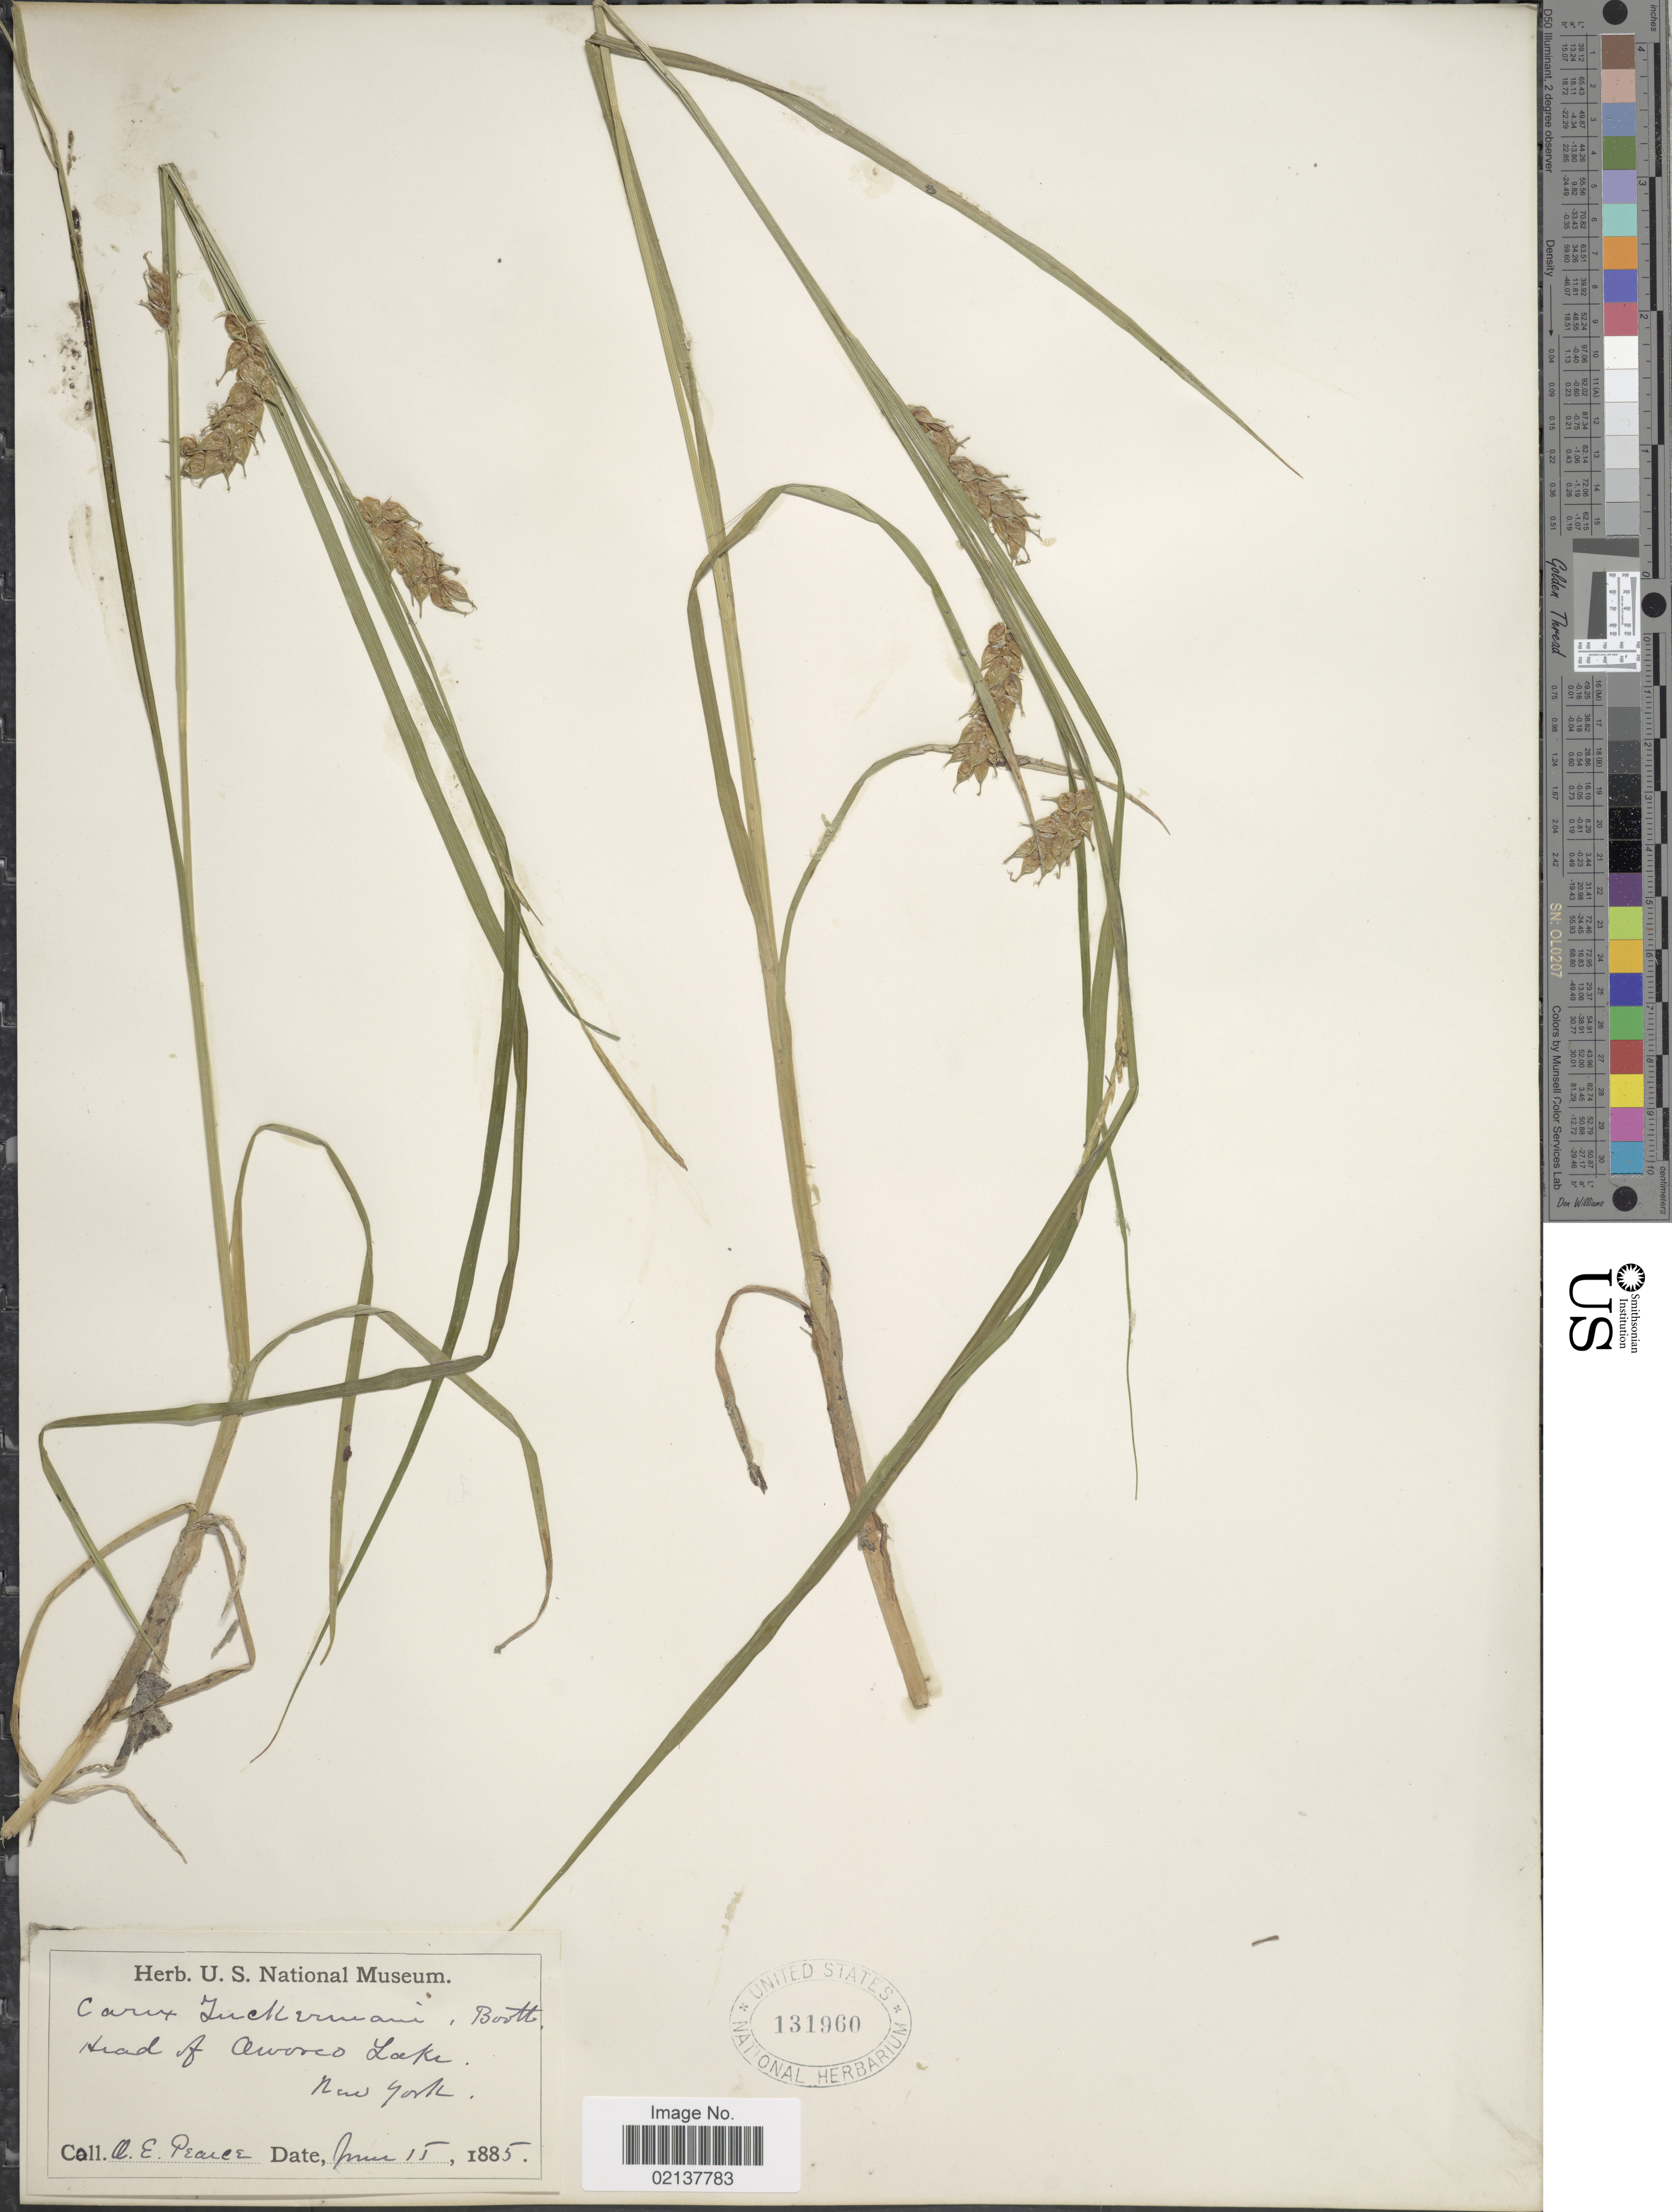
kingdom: Plantae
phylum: Tracheophyta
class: Liliopsida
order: Poales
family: Cyperaceae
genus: Carex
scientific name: Carex tuckermanii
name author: Boott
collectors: O. E. Pearce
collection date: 1885-06-15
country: United States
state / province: New York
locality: Head of Owasco Lake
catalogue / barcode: US 131960